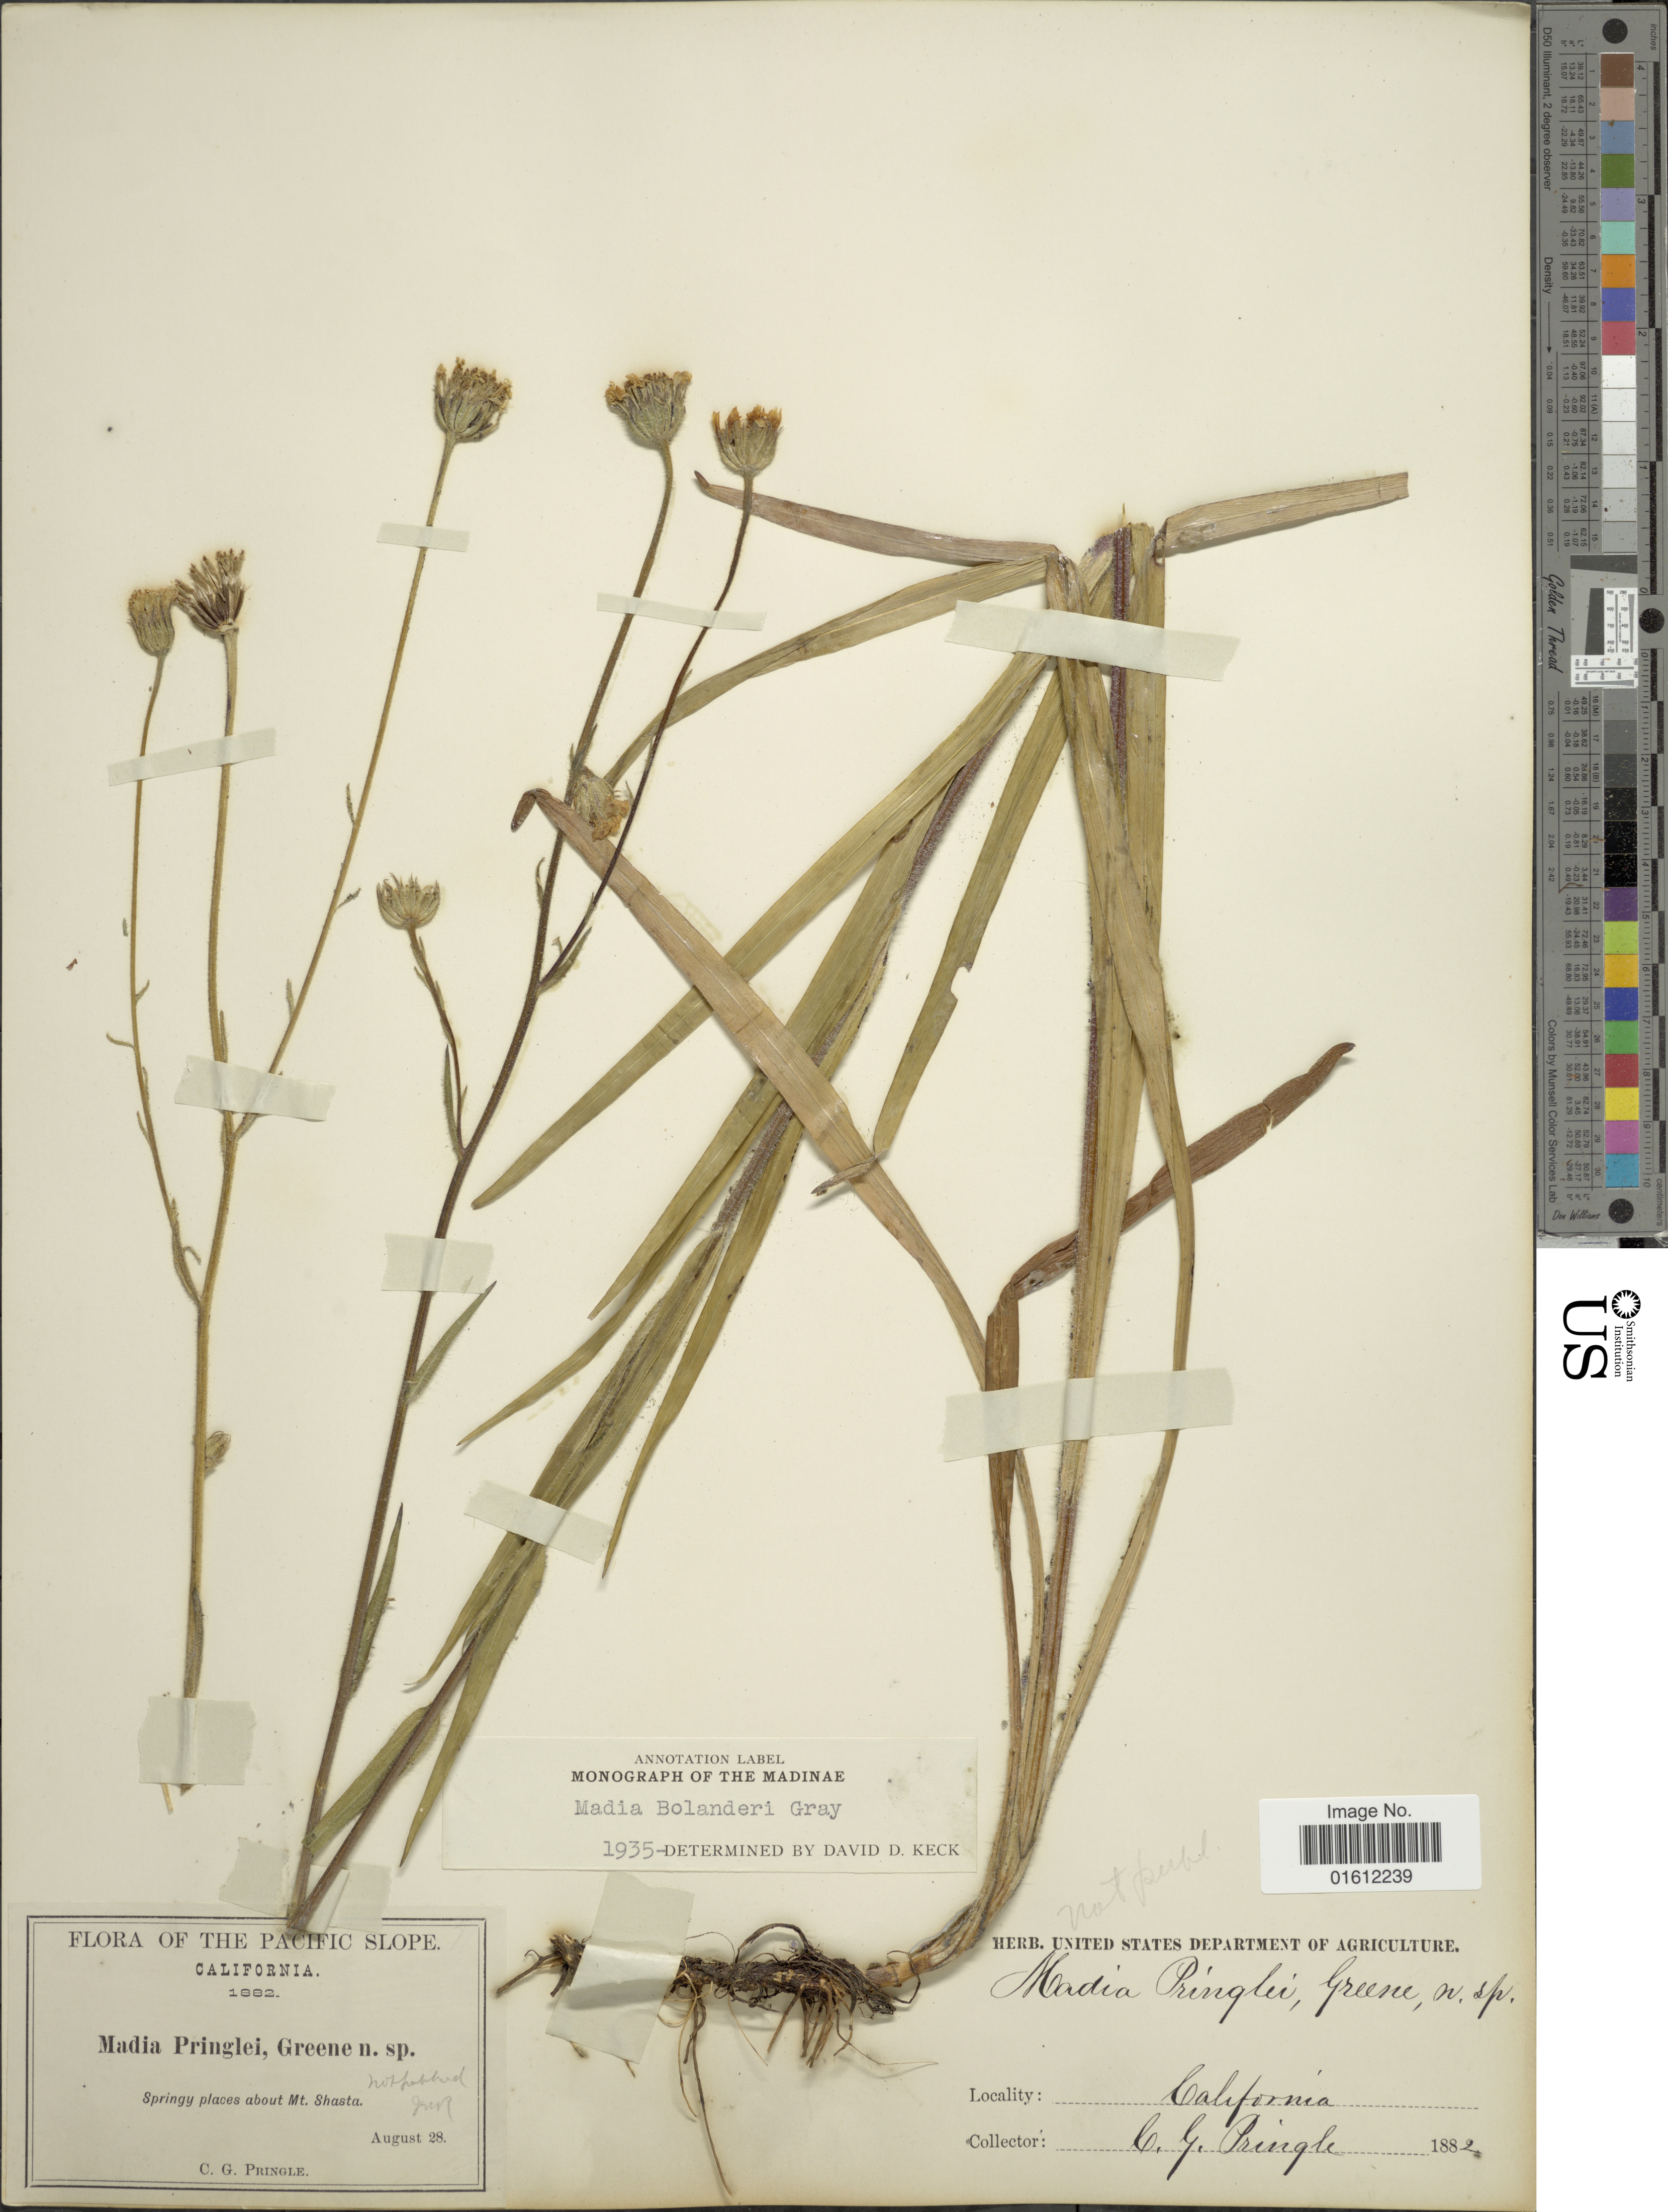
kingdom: Plantae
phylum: Tracheophyta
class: Magnoliopsida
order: Asterales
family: Asteraceae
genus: Madia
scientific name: Madia bolanderi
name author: A. Gray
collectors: C. G. Pringle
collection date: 1882-08-28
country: United States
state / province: California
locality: The Pacific slope, Springy places about Mt Shasta